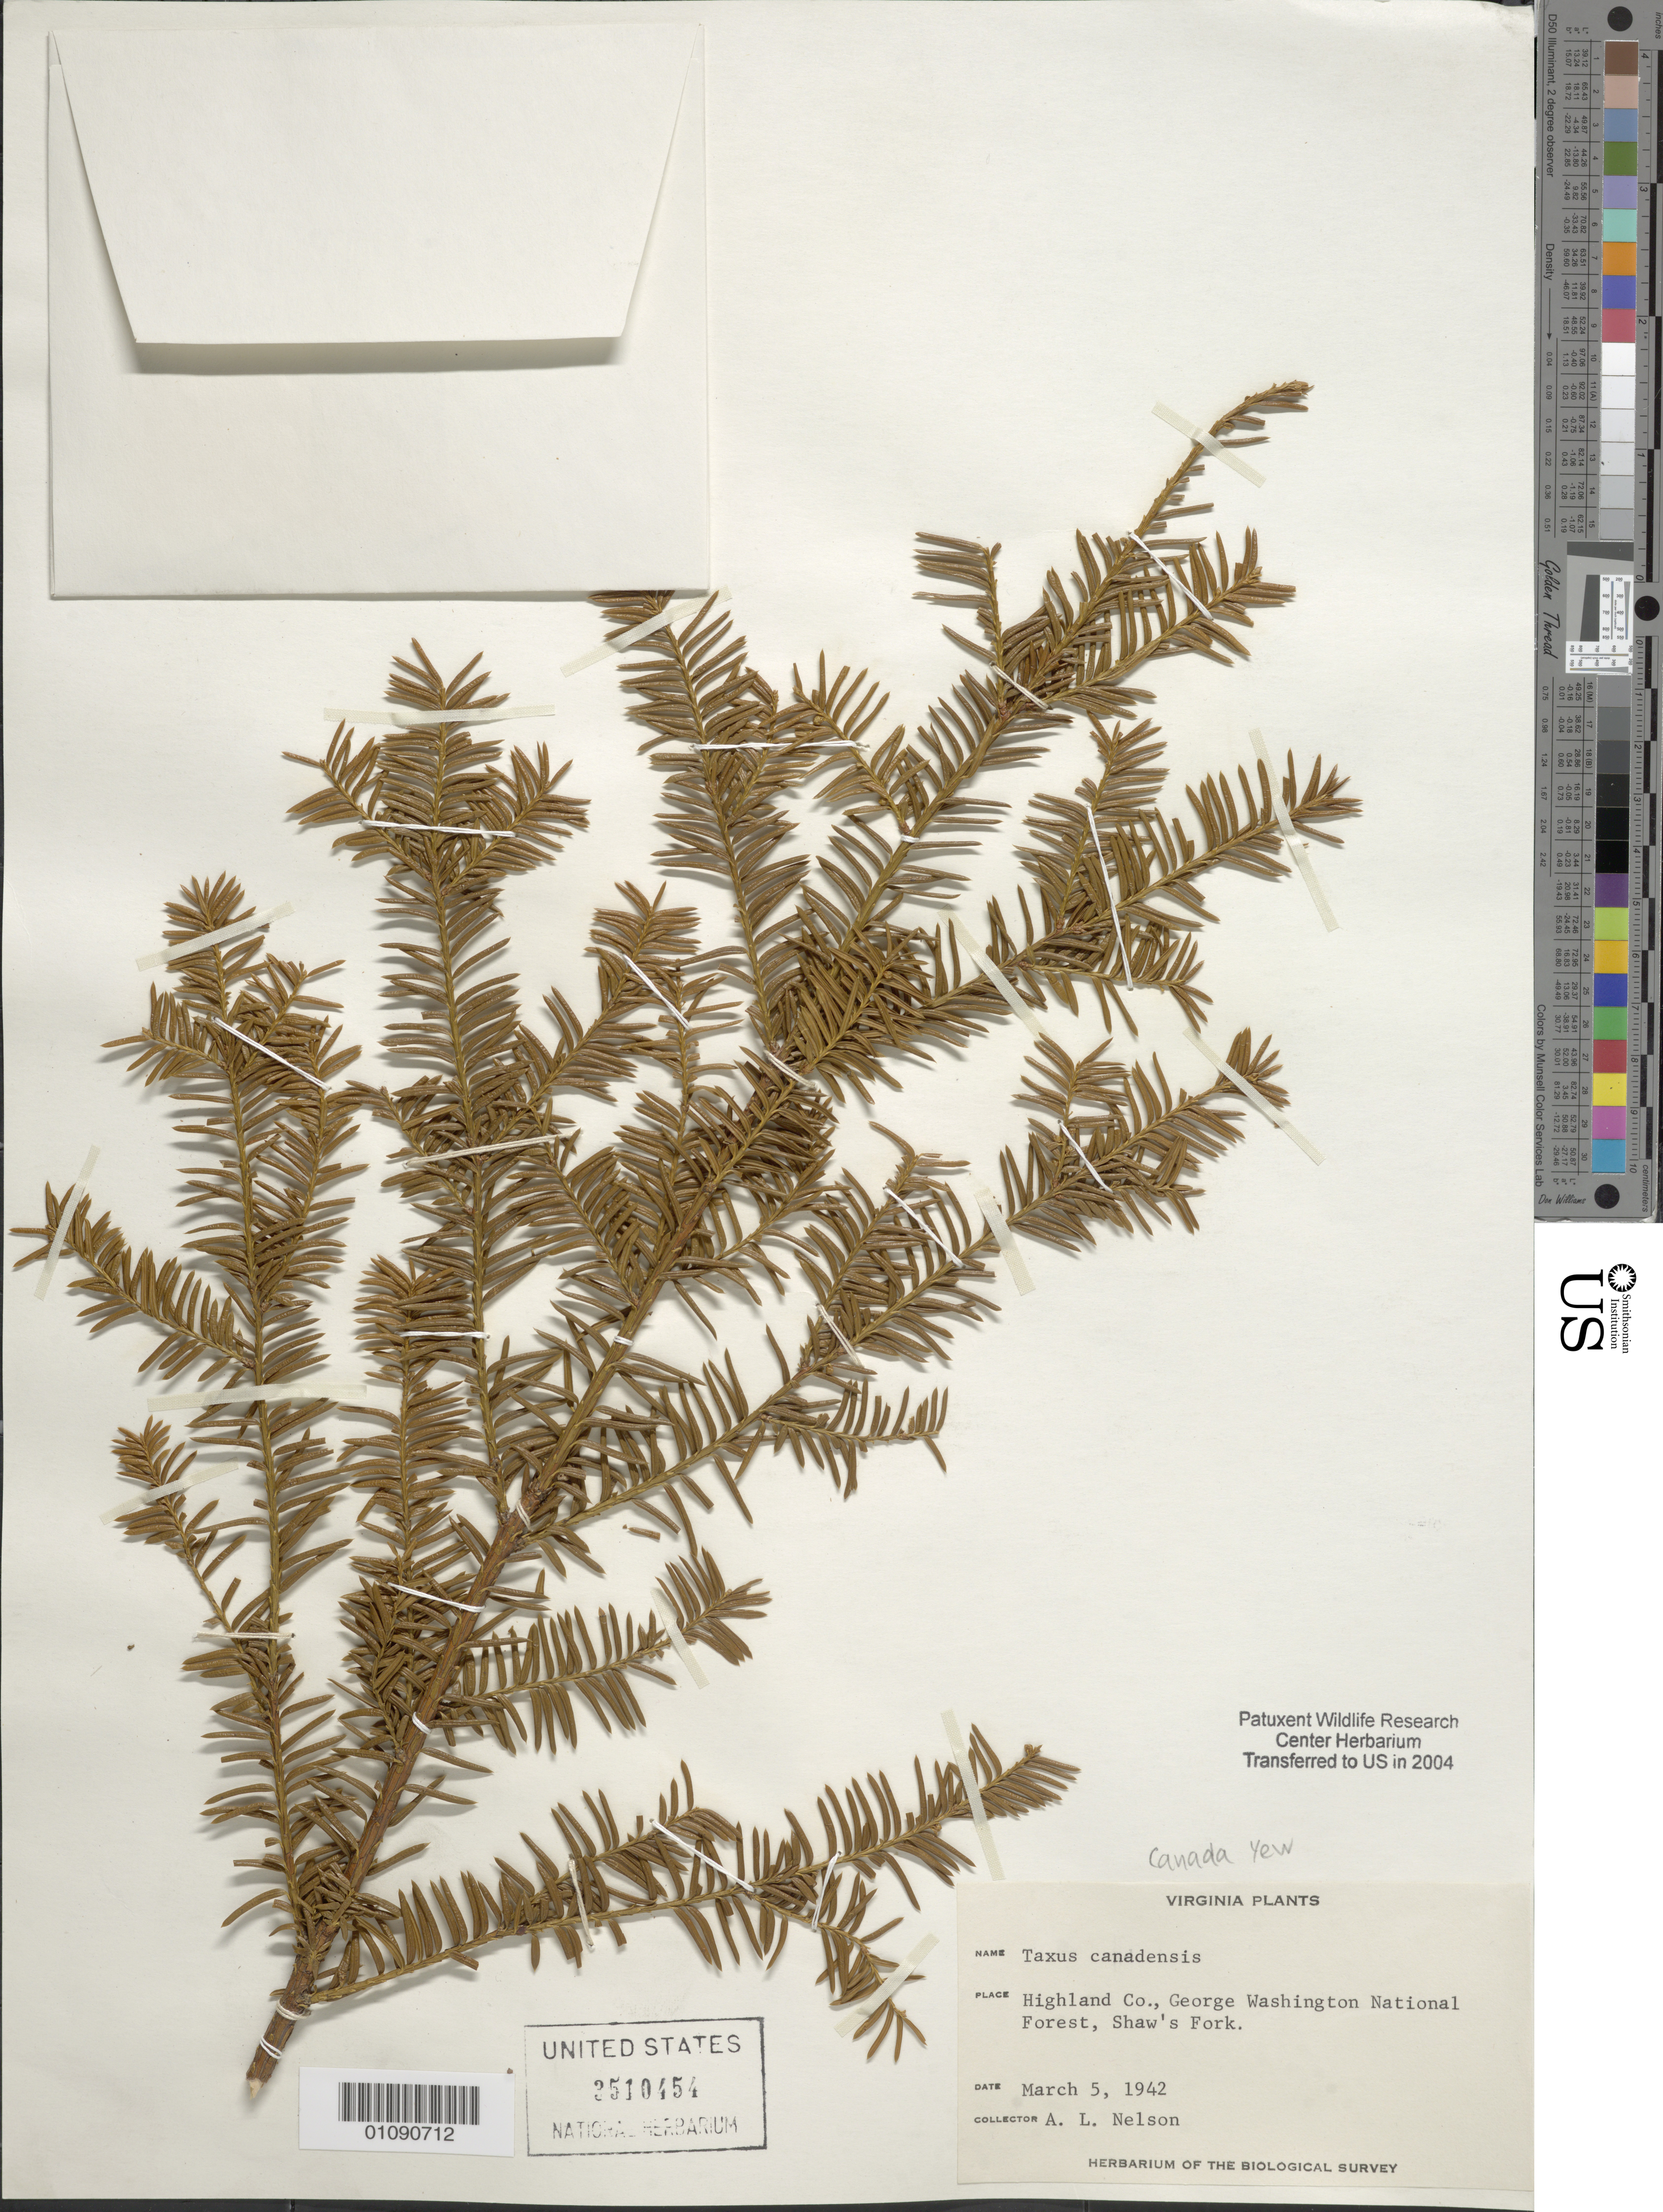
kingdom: Plantae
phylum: Tracheophyta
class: Pinopsida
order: Pinales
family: Taxaceae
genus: Taxus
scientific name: Taxus canadensis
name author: Marshall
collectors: A. L. Nelson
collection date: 1942-03-05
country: United States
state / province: Virginia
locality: George Washington Natl. Forest, Shaw's Fork.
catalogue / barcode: US 3510454